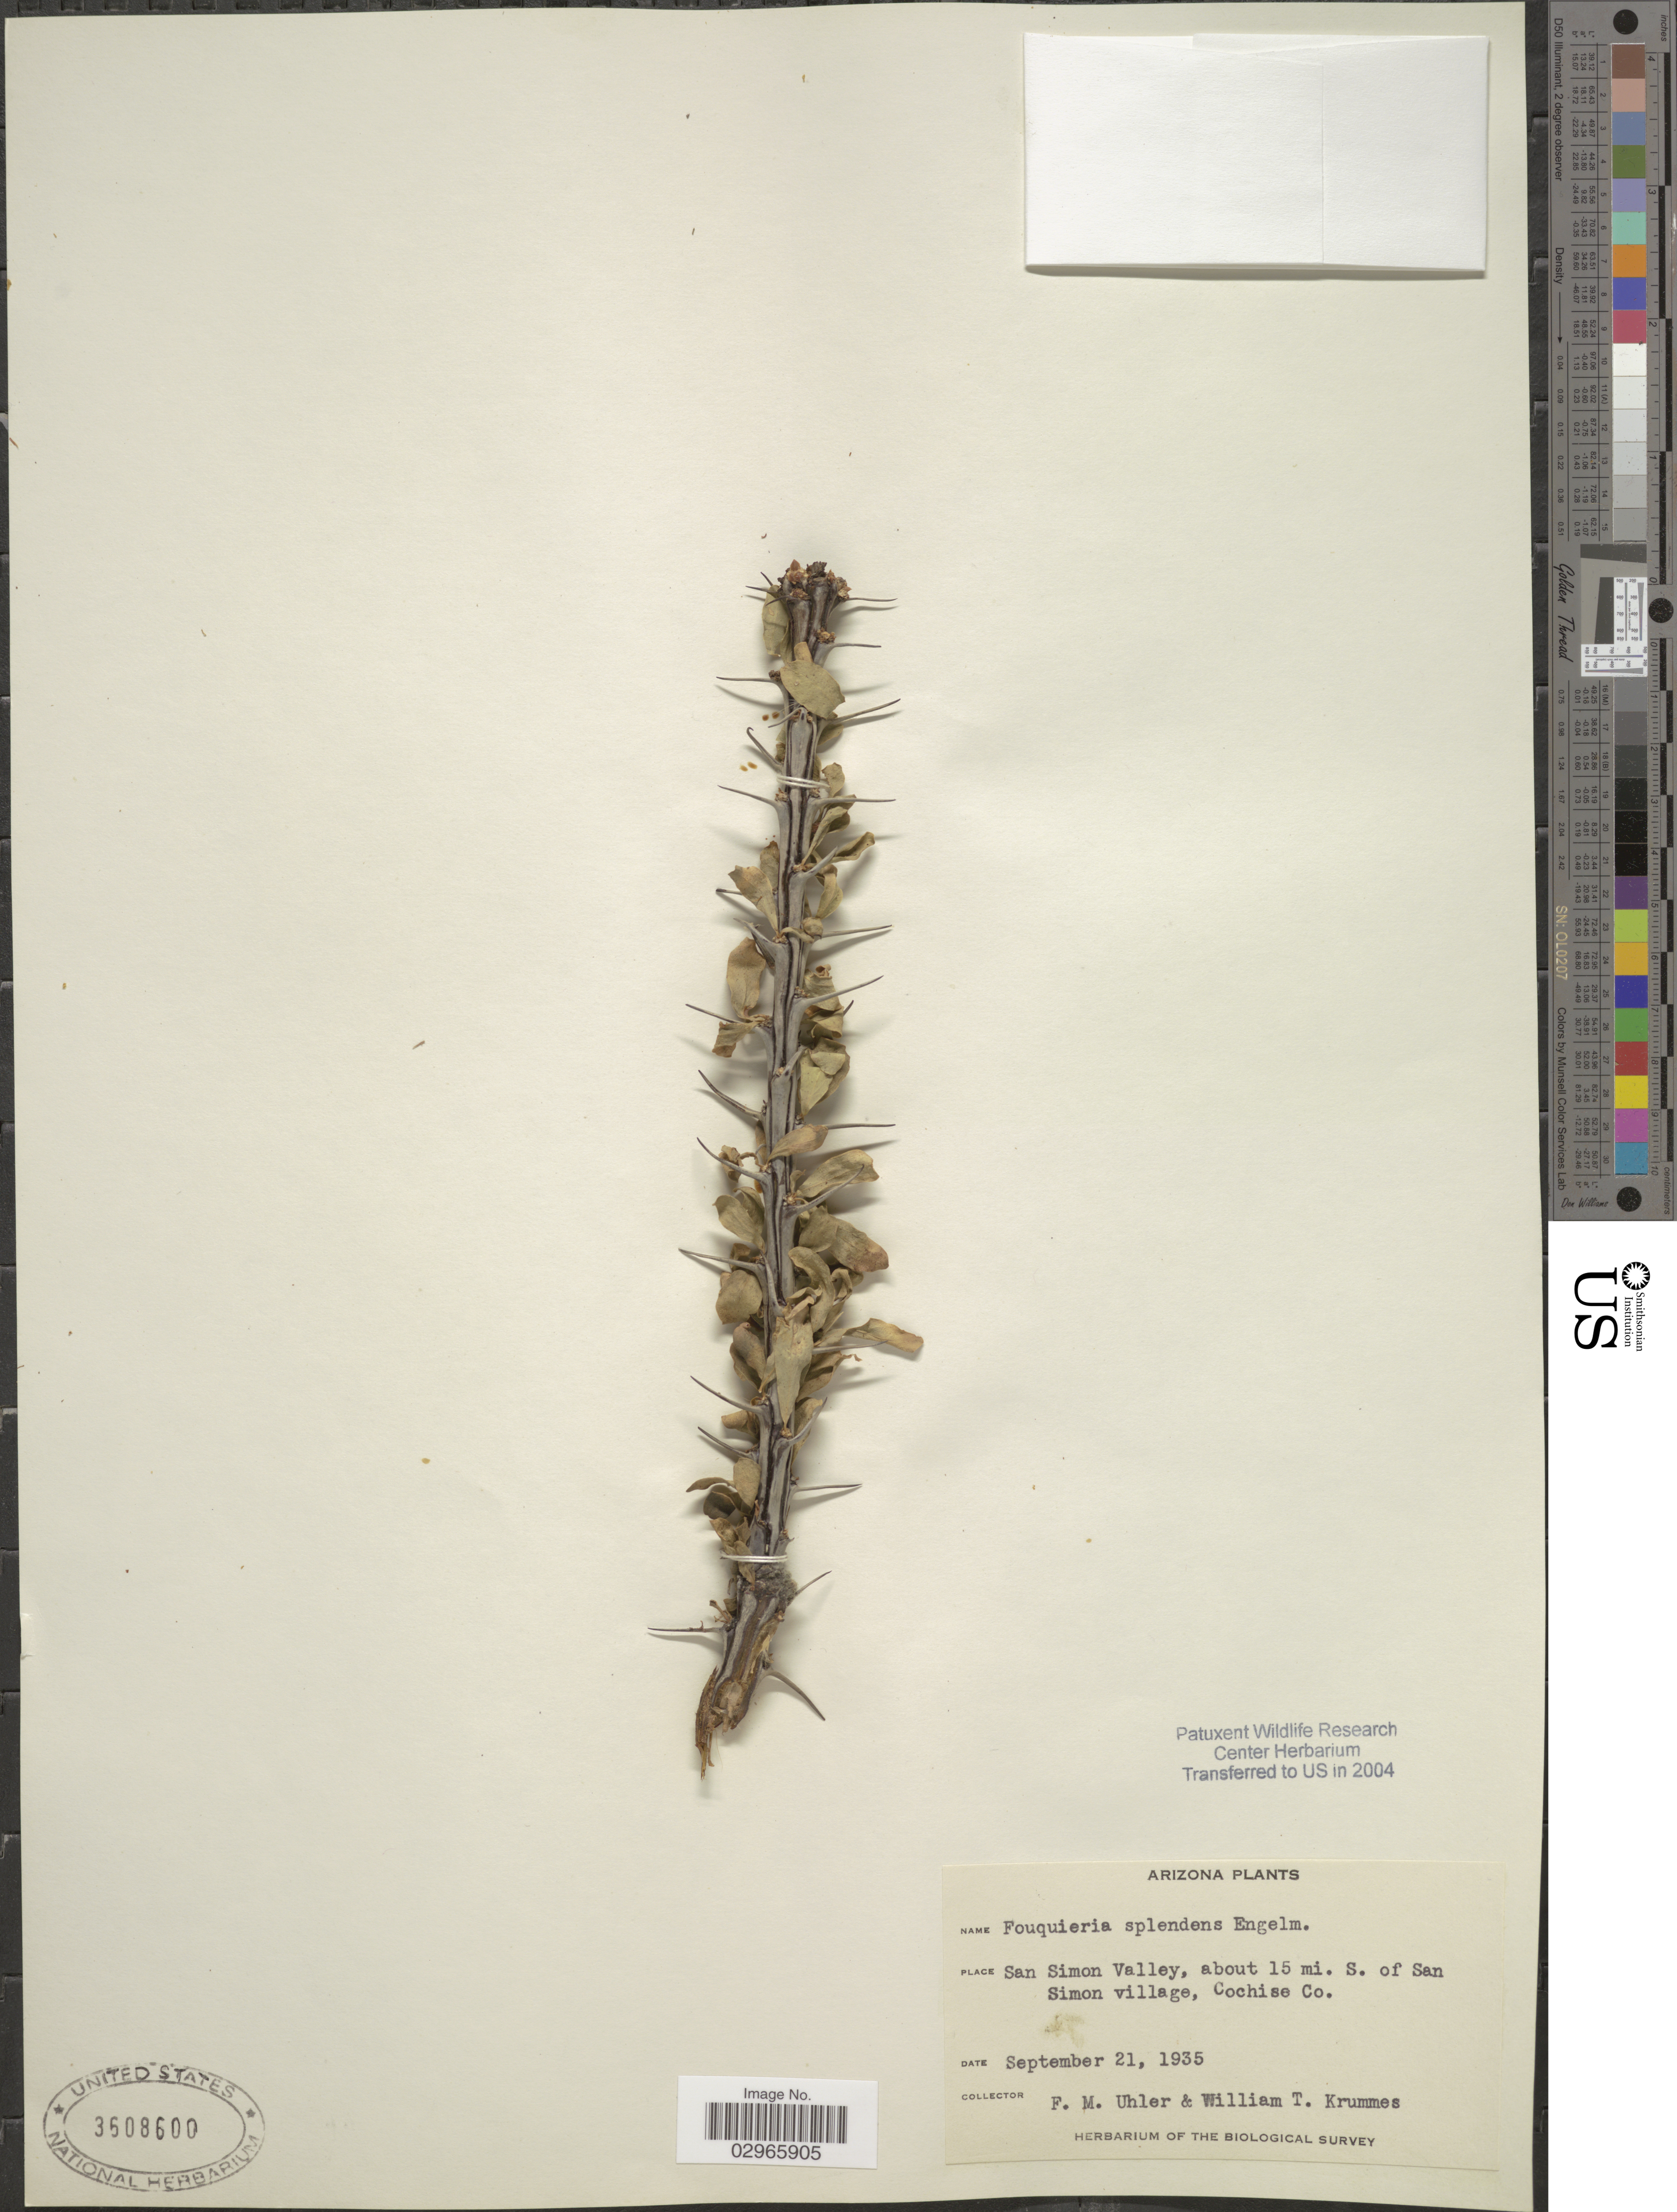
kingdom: Plantae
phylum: Tracheophyta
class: Magnoliopsida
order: Ericales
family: Fouquieriaceae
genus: Fouquieria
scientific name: Fouquieria splendens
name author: Engelm.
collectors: F. M. Uhler & W. Krummes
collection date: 1935-09-21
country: United States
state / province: Arizona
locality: San Simon Valley, about 15 mi. S. of San Simon village, Cochise Co.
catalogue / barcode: US 3608600